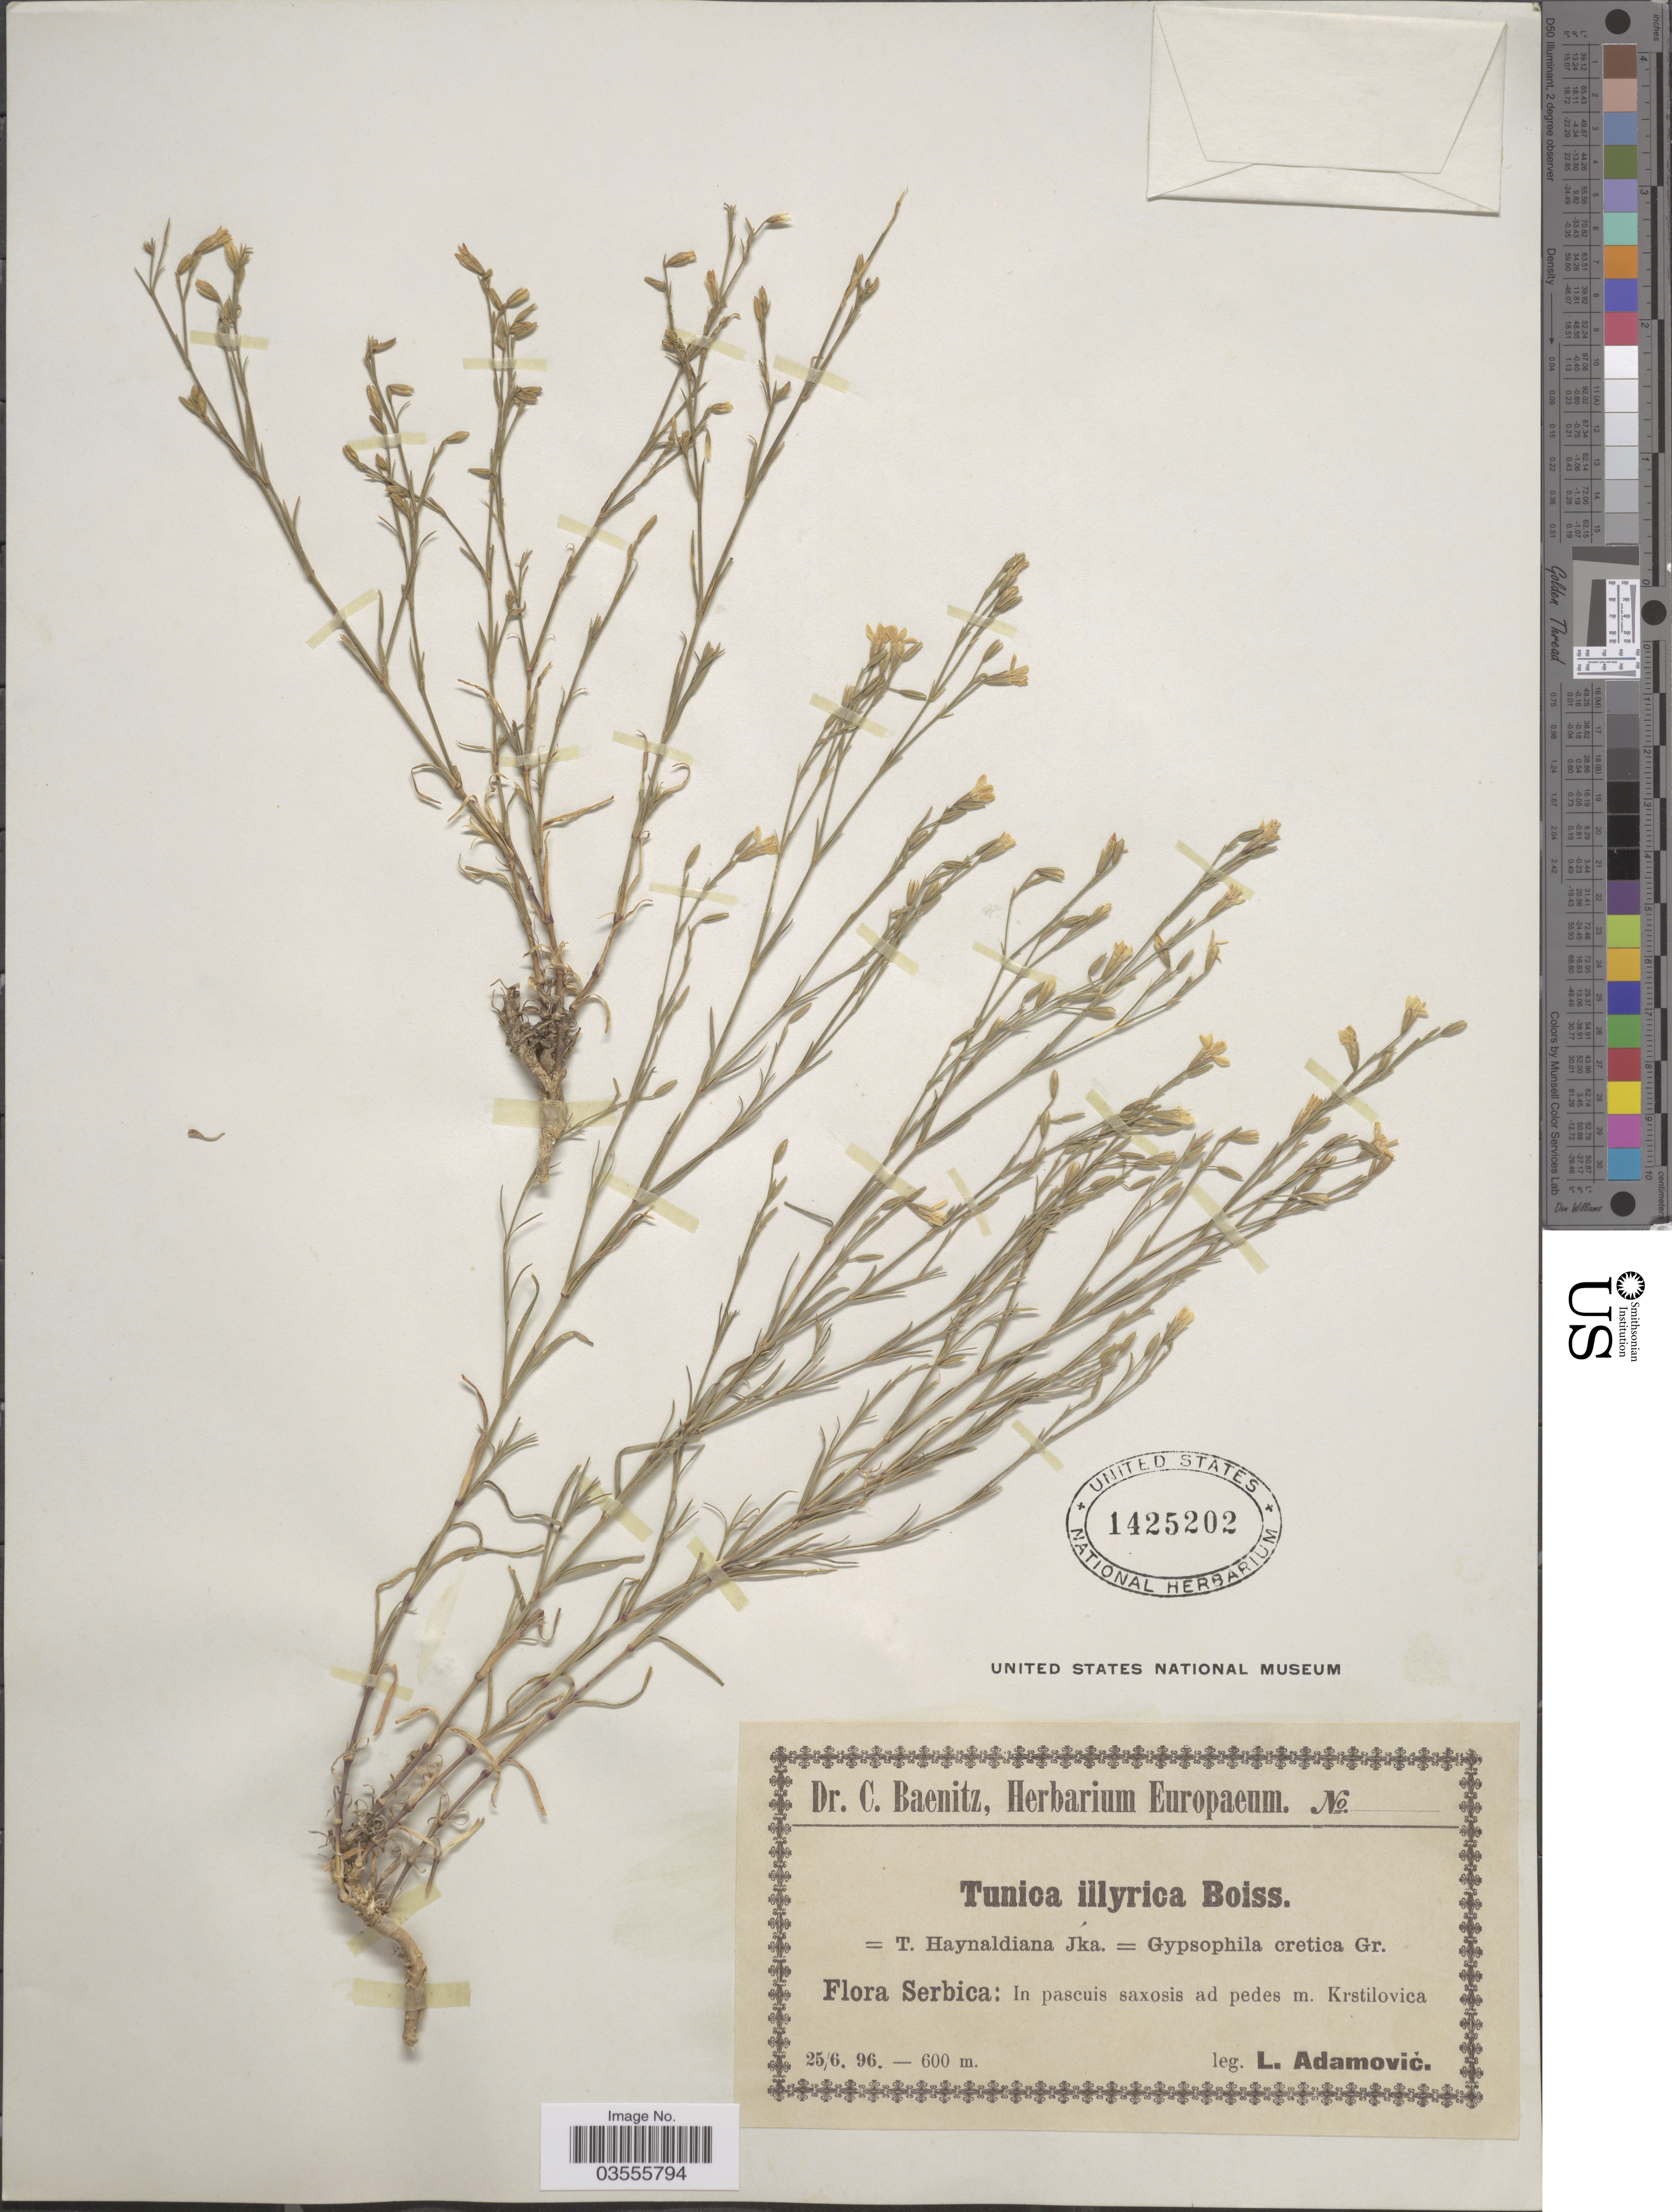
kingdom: Plantae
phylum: Tracheophyta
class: Magnoliopsida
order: Caryophyllales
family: Caryophyllaceae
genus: Dianthus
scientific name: Dianthus illyricus subsp. haynaldianus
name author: (Nyman) Fassou et al.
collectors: L. Adamović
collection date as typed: Transcribed d/m/y: 25/6/96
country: Serbia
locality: Serbica: In pascuis saxosis ad pedes m. Krstilovica.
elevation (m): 600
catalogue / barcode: US 1425202